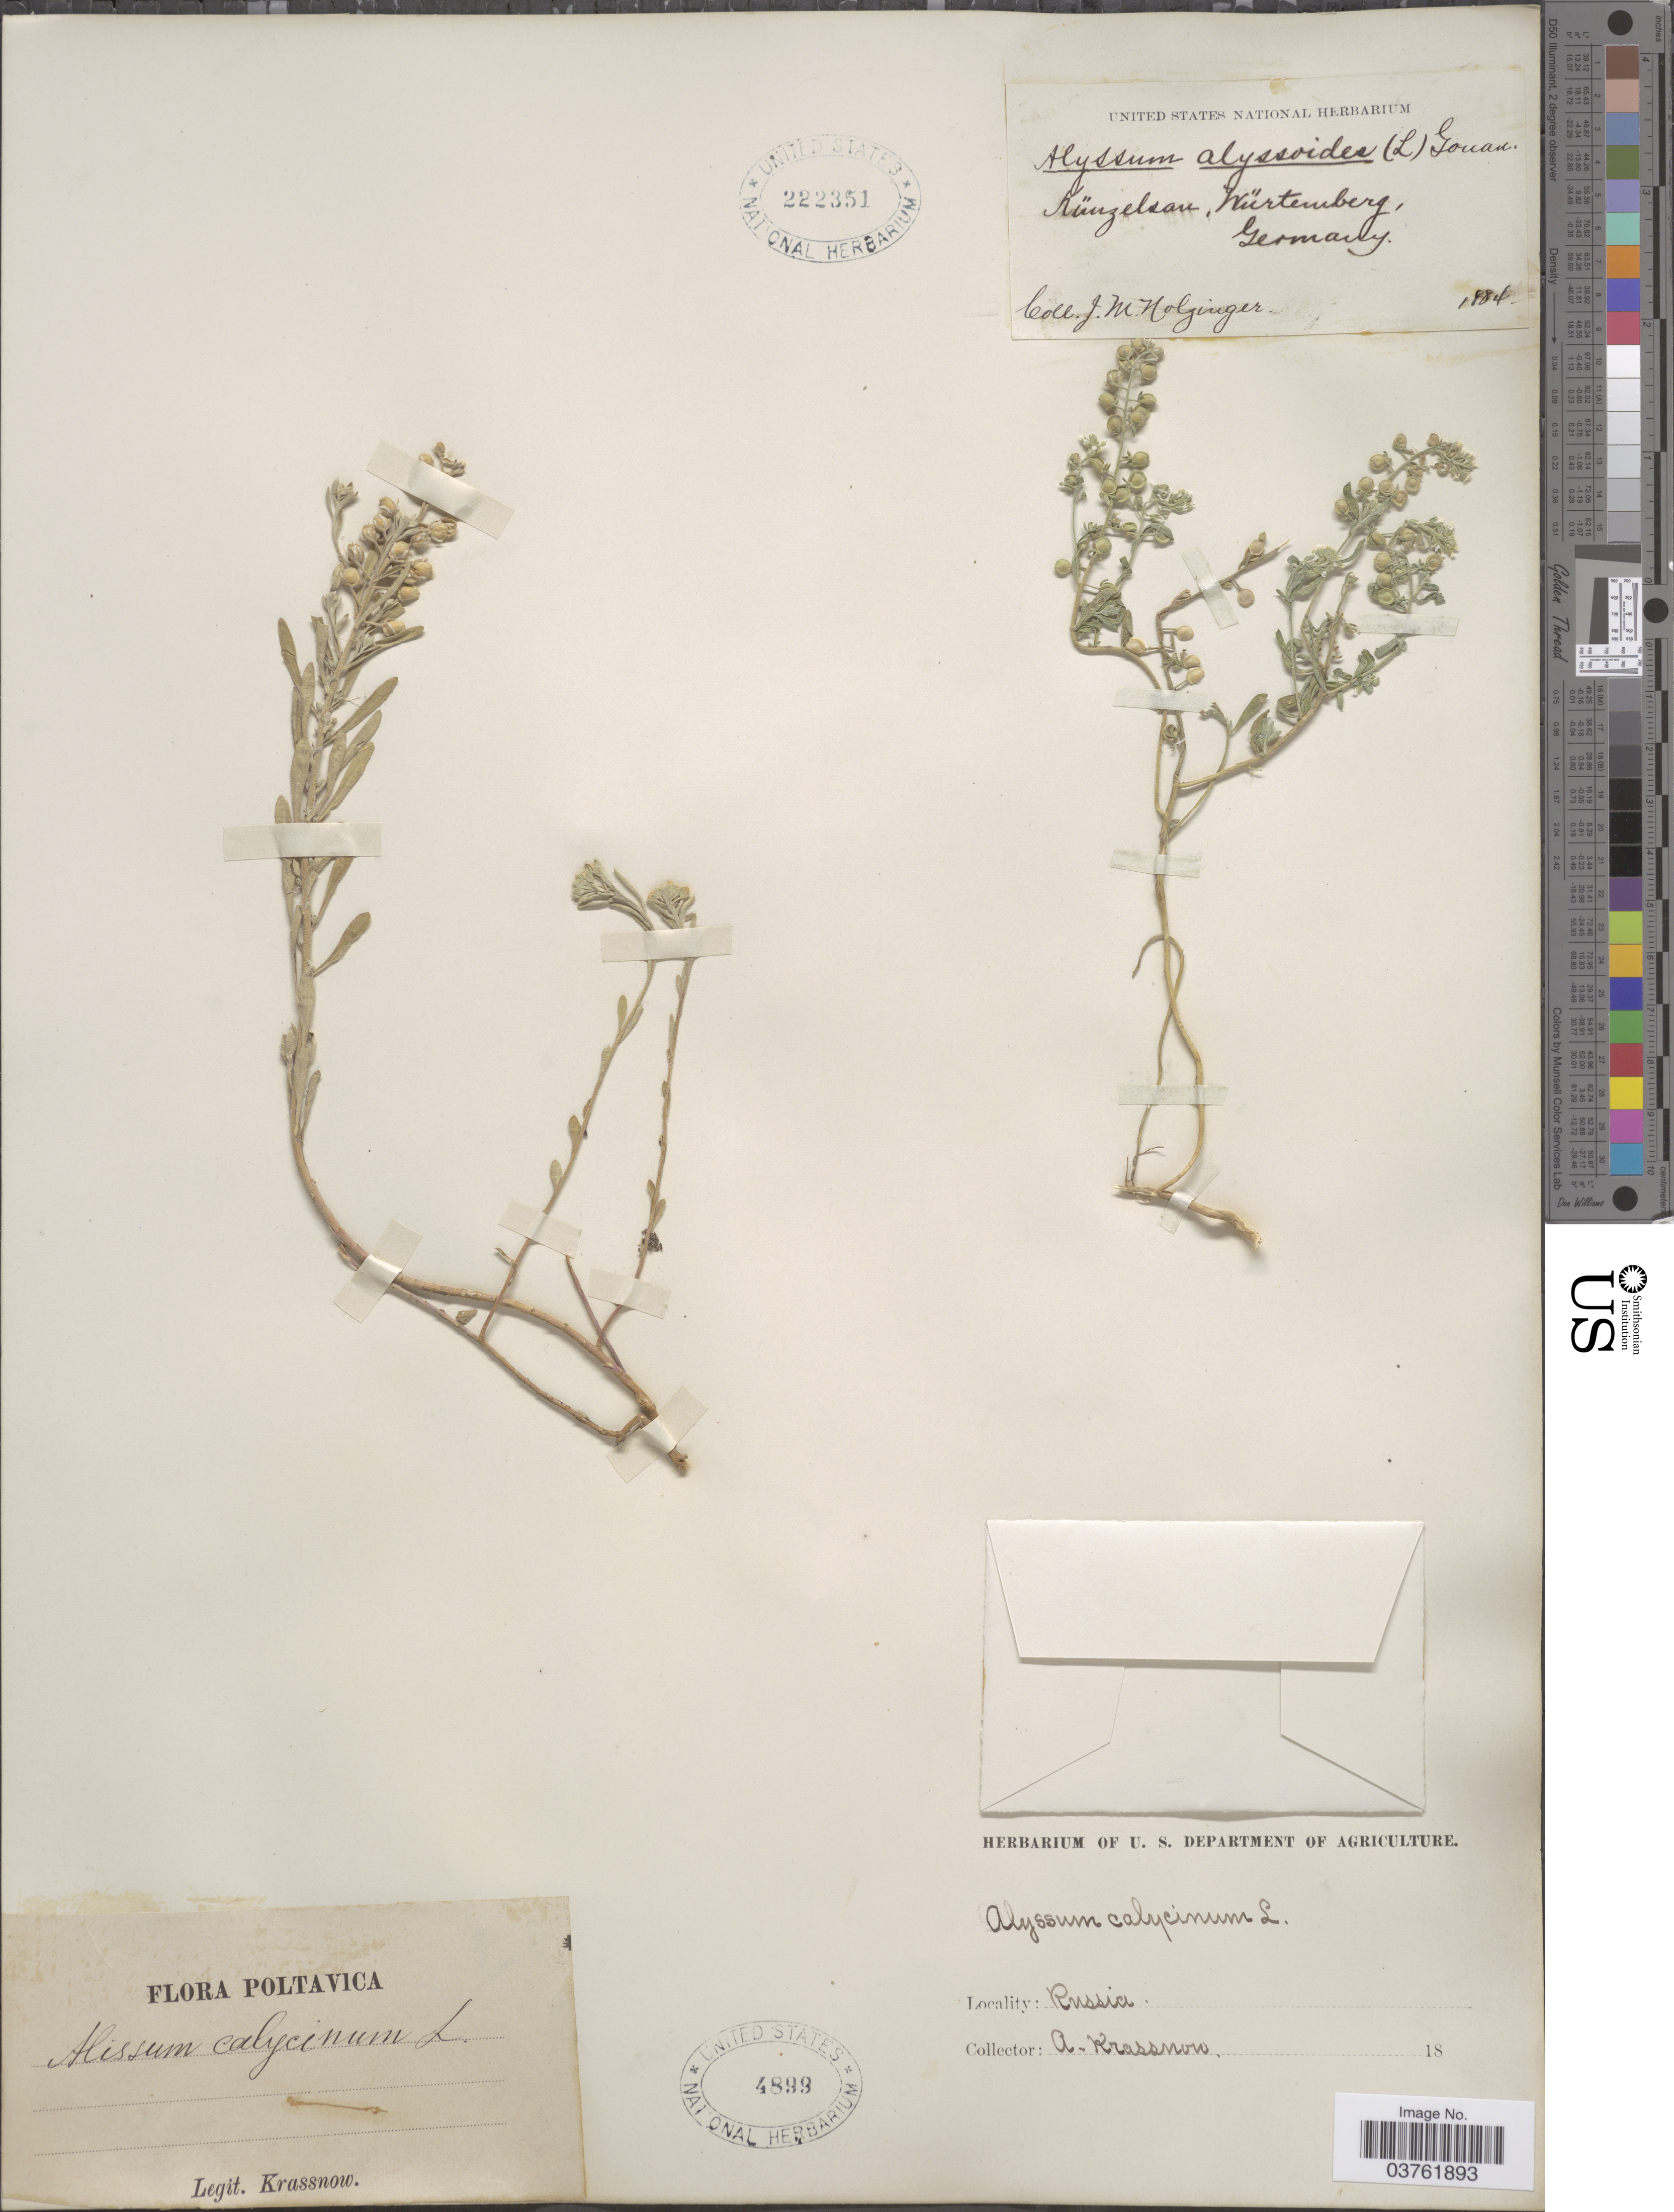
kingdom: Plantae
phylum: Tracheophyta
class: Magnoliopsida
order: Brassicales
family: Brassicaceae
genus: Alyssum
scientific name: Alyssum calycinum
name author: L.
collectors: J. M. Holzinger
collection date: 1884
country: Germany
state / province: Baden-Württemberg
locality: Künzelsau, Würtemberg.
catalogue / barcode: US 222351